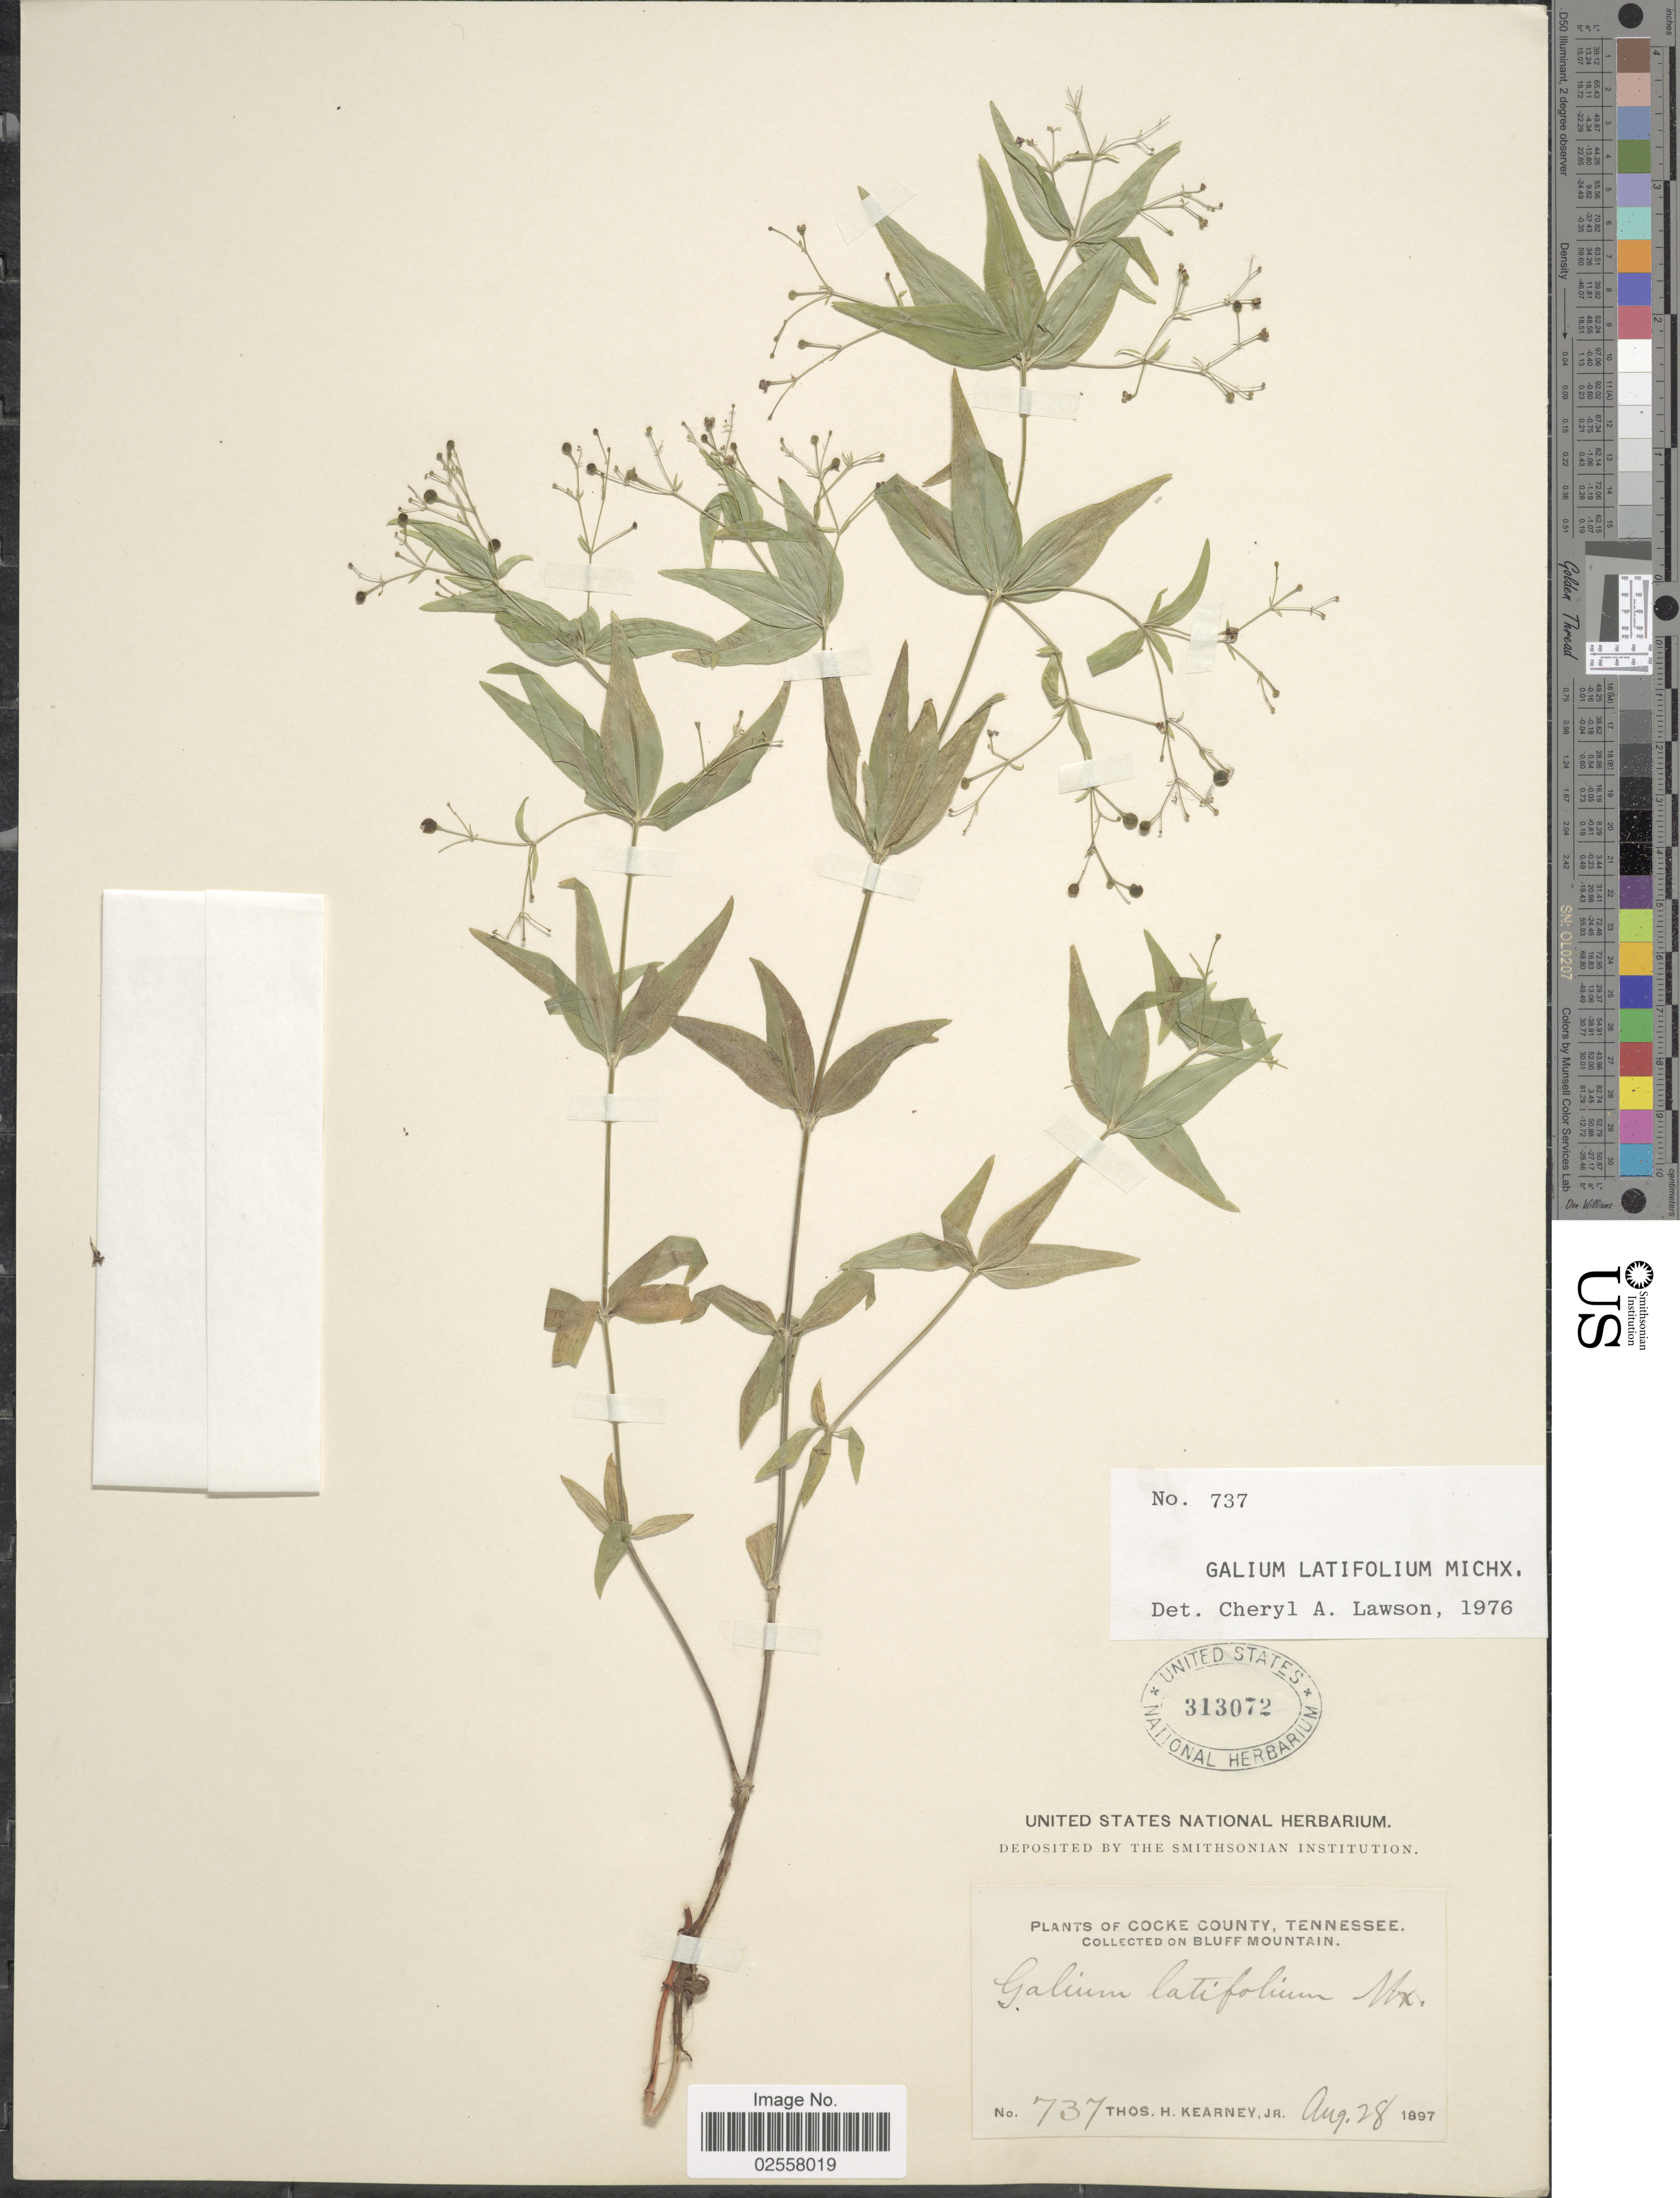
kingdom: Plantae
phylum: Tracheophyta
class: Magnoliopsida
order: Gentianales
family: Rubiaceae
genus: Galium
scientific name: Galium latifolium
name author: Michx.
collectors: T. H. Kearney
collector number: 737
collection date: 1897-07-28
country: United States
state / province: Tennessee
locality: Cocke County, on Bluff Mountain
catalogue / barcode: US 313072